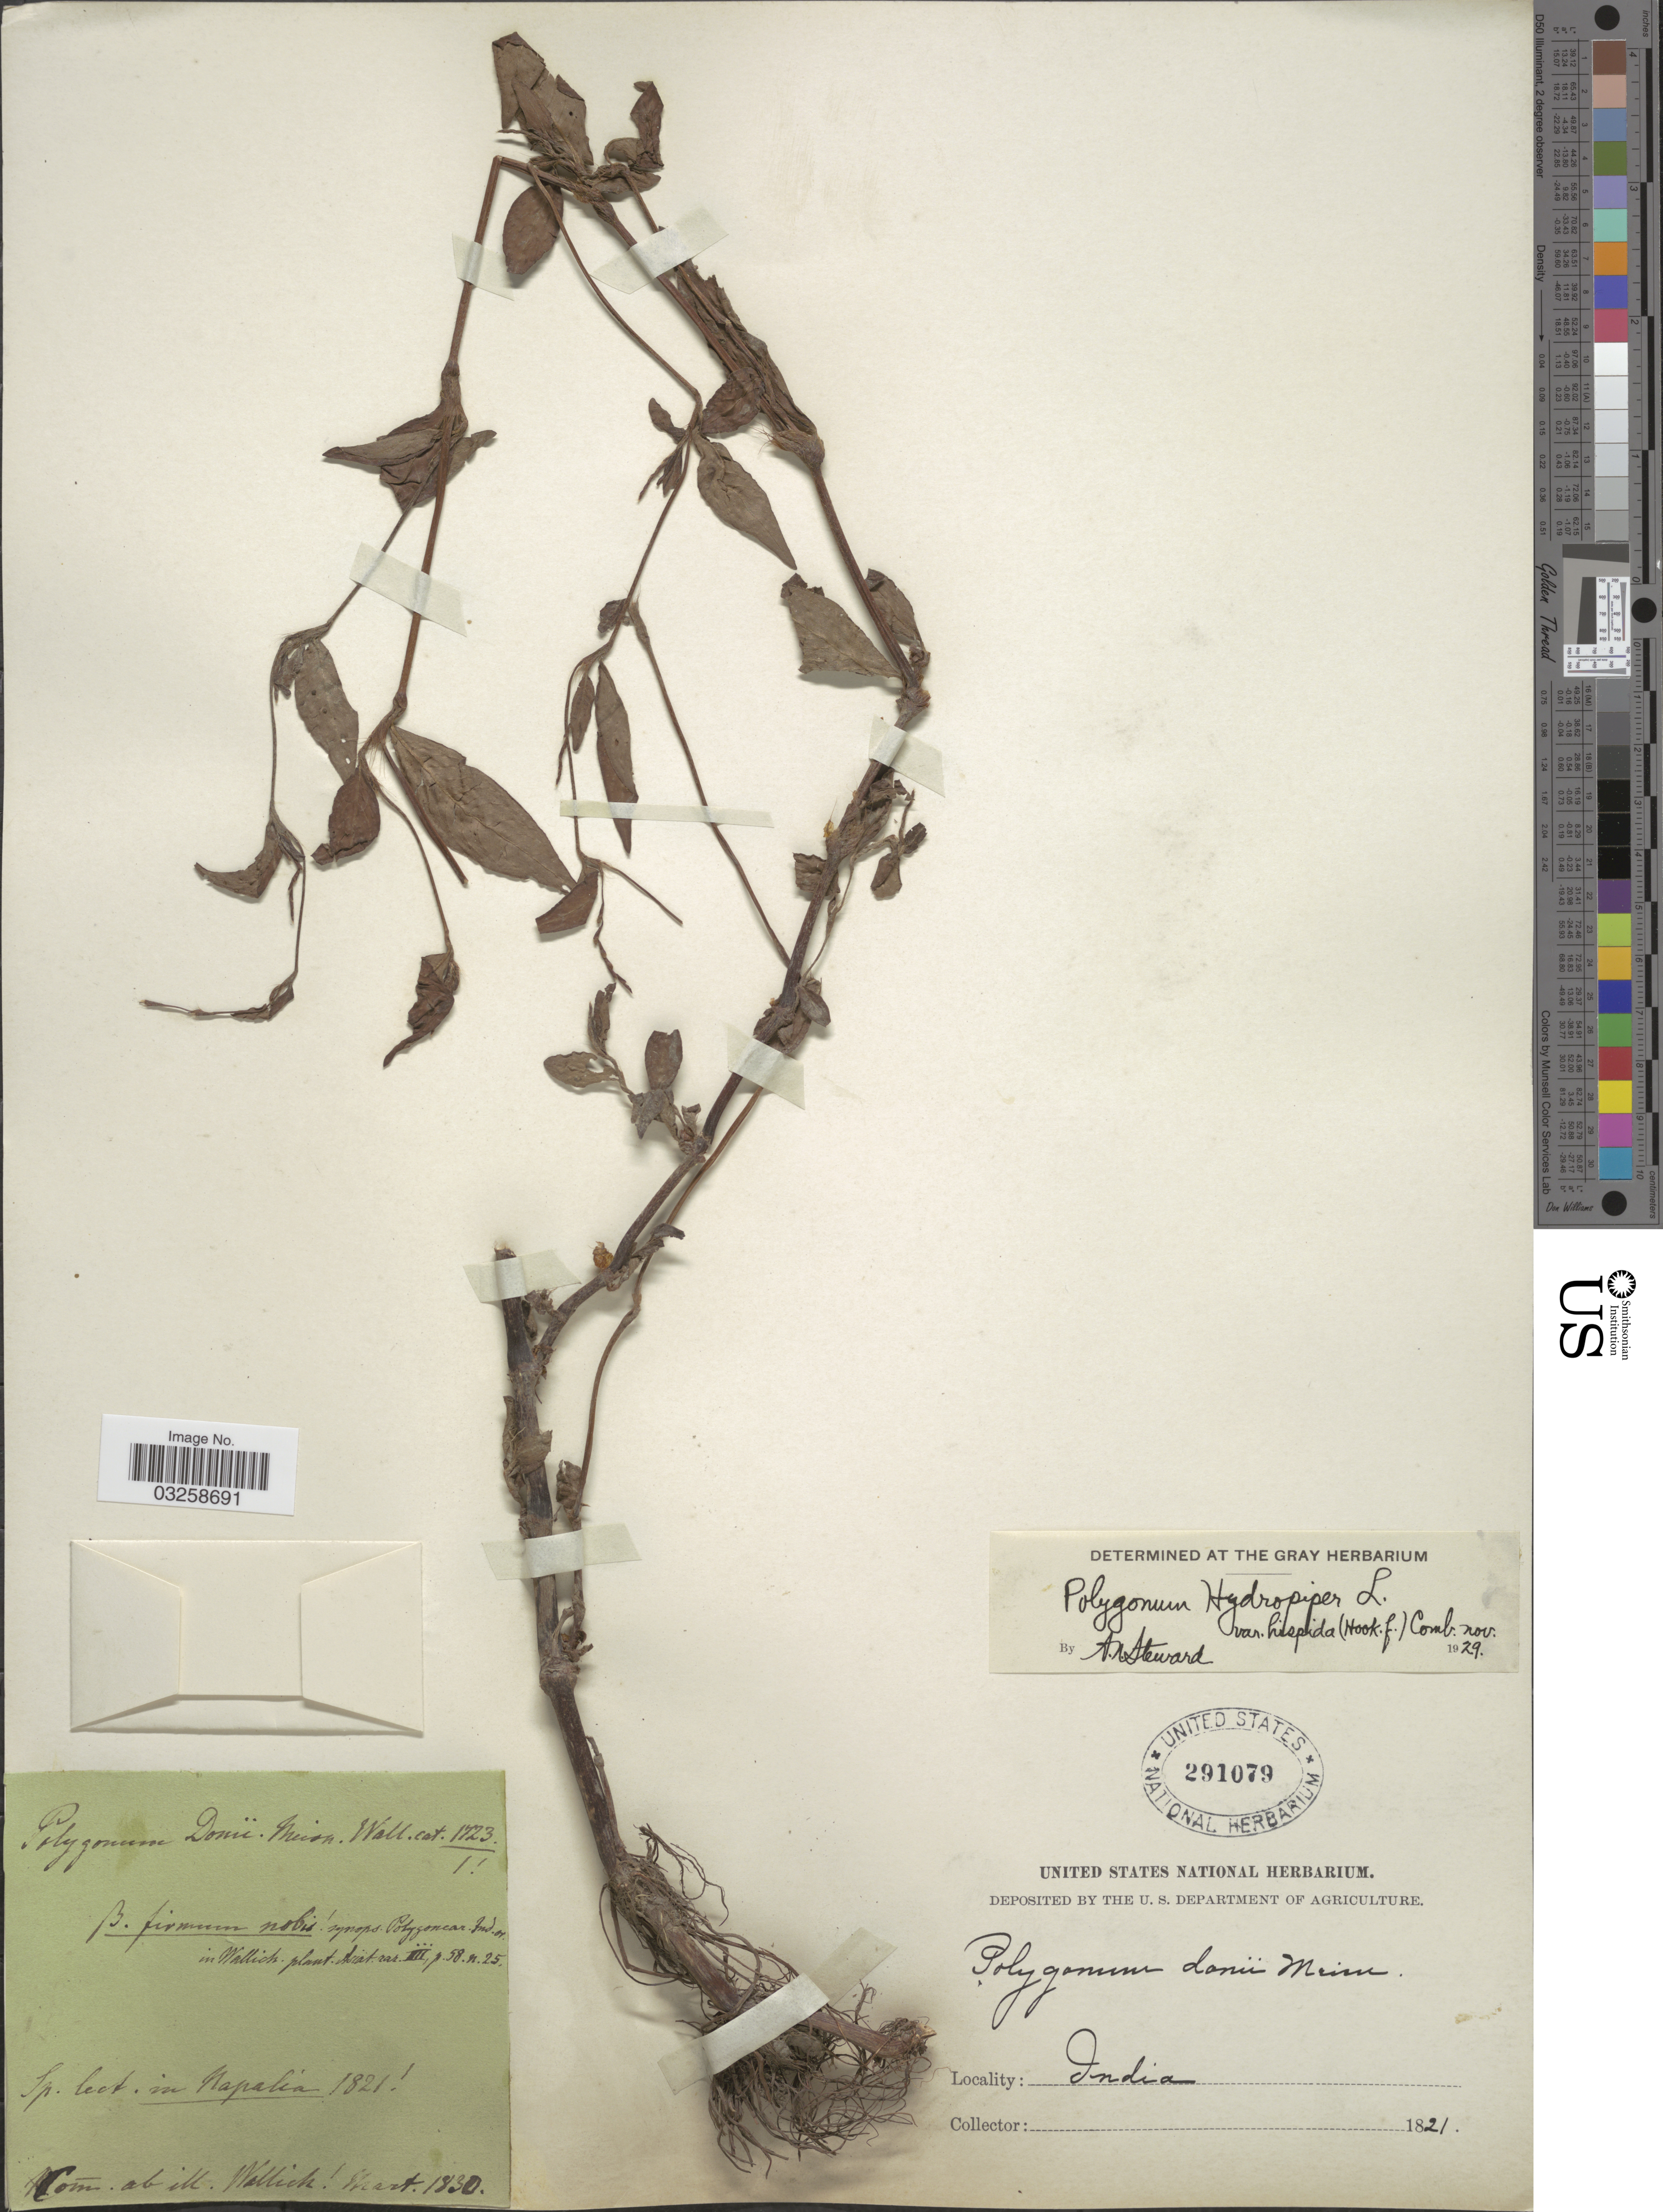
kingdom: Plantae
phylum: Tracheophyta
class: Magnoliopsida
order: Caryophyllales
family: Polygonaceae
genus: Polygonum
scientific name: Polygonum hydropiper var. hispidum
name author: (Hook. f.) Steward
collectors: ex herb. United States National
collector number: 1723?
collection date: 1821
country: India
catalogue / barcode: US 291079